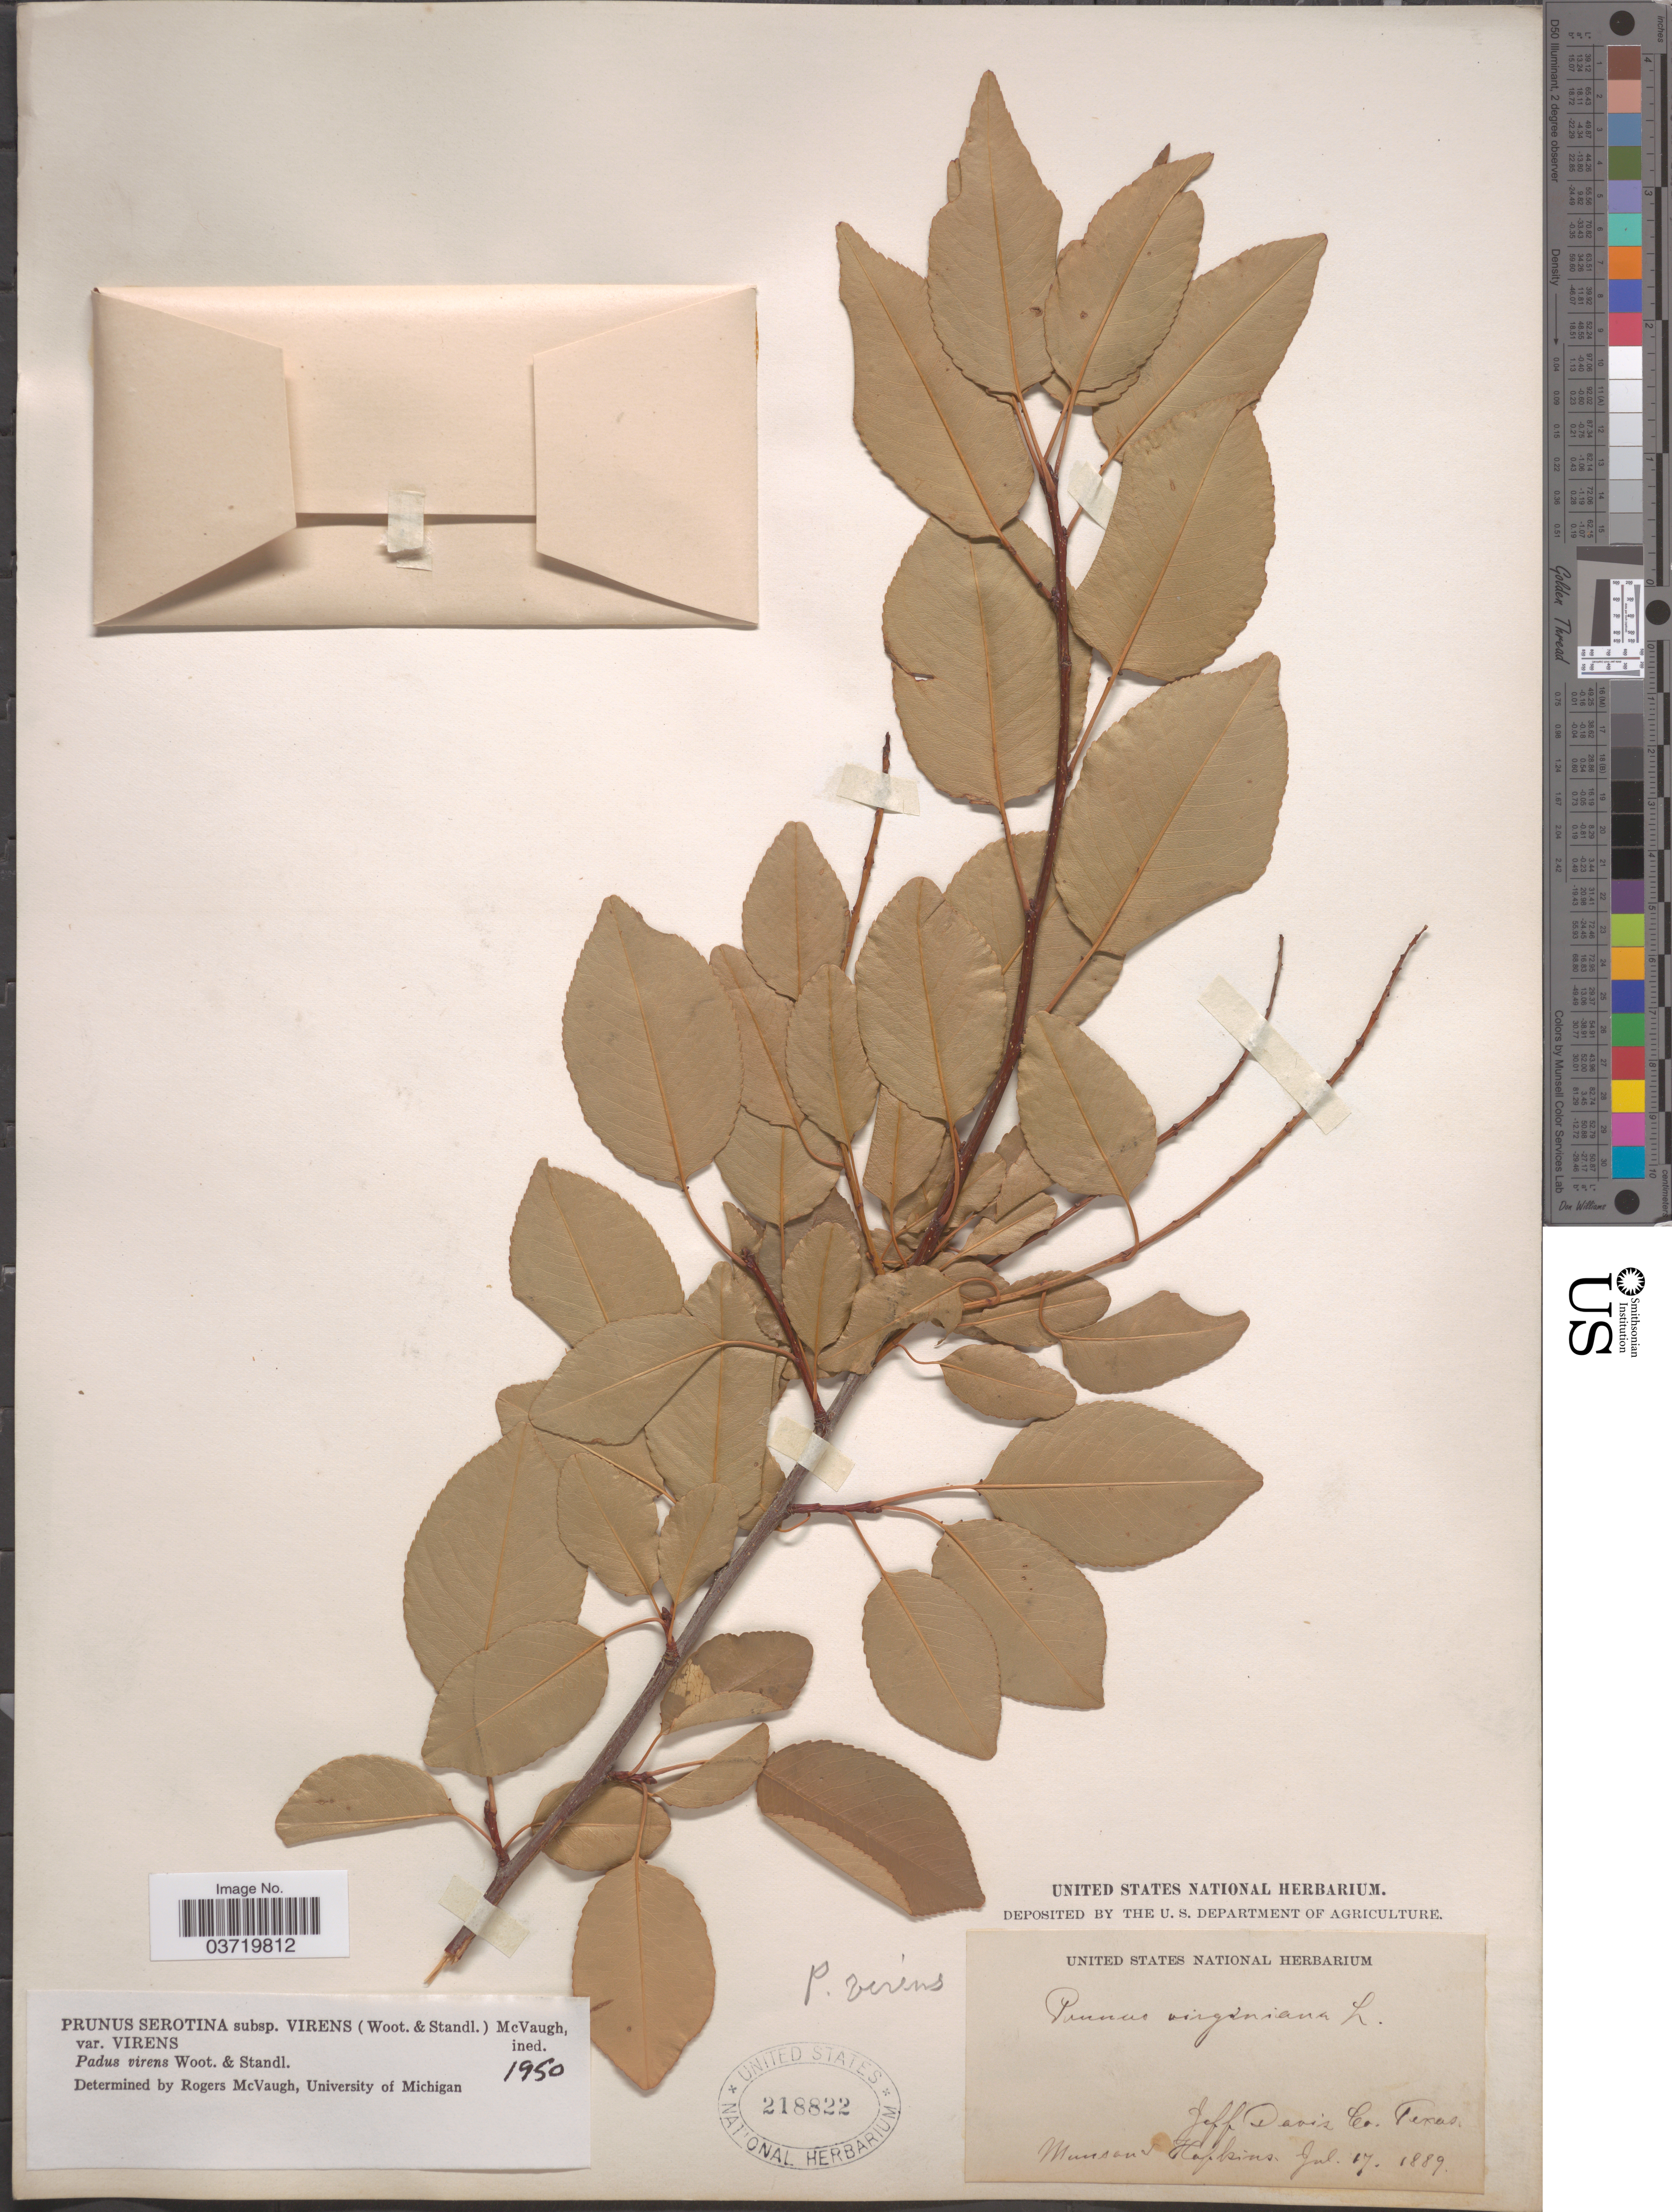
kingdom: Plantae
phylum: Tracheophyta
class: Magnoliopsida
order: Rosales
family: Rosaceae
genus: Prunus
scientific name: Prunus serotina var. rufula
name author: (Wooton & Standl.) McVaugh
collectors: M. Hopkins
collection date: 1889-07-17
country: United States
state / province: Texas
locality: Jeff Davis Co.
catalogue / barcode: US 218822